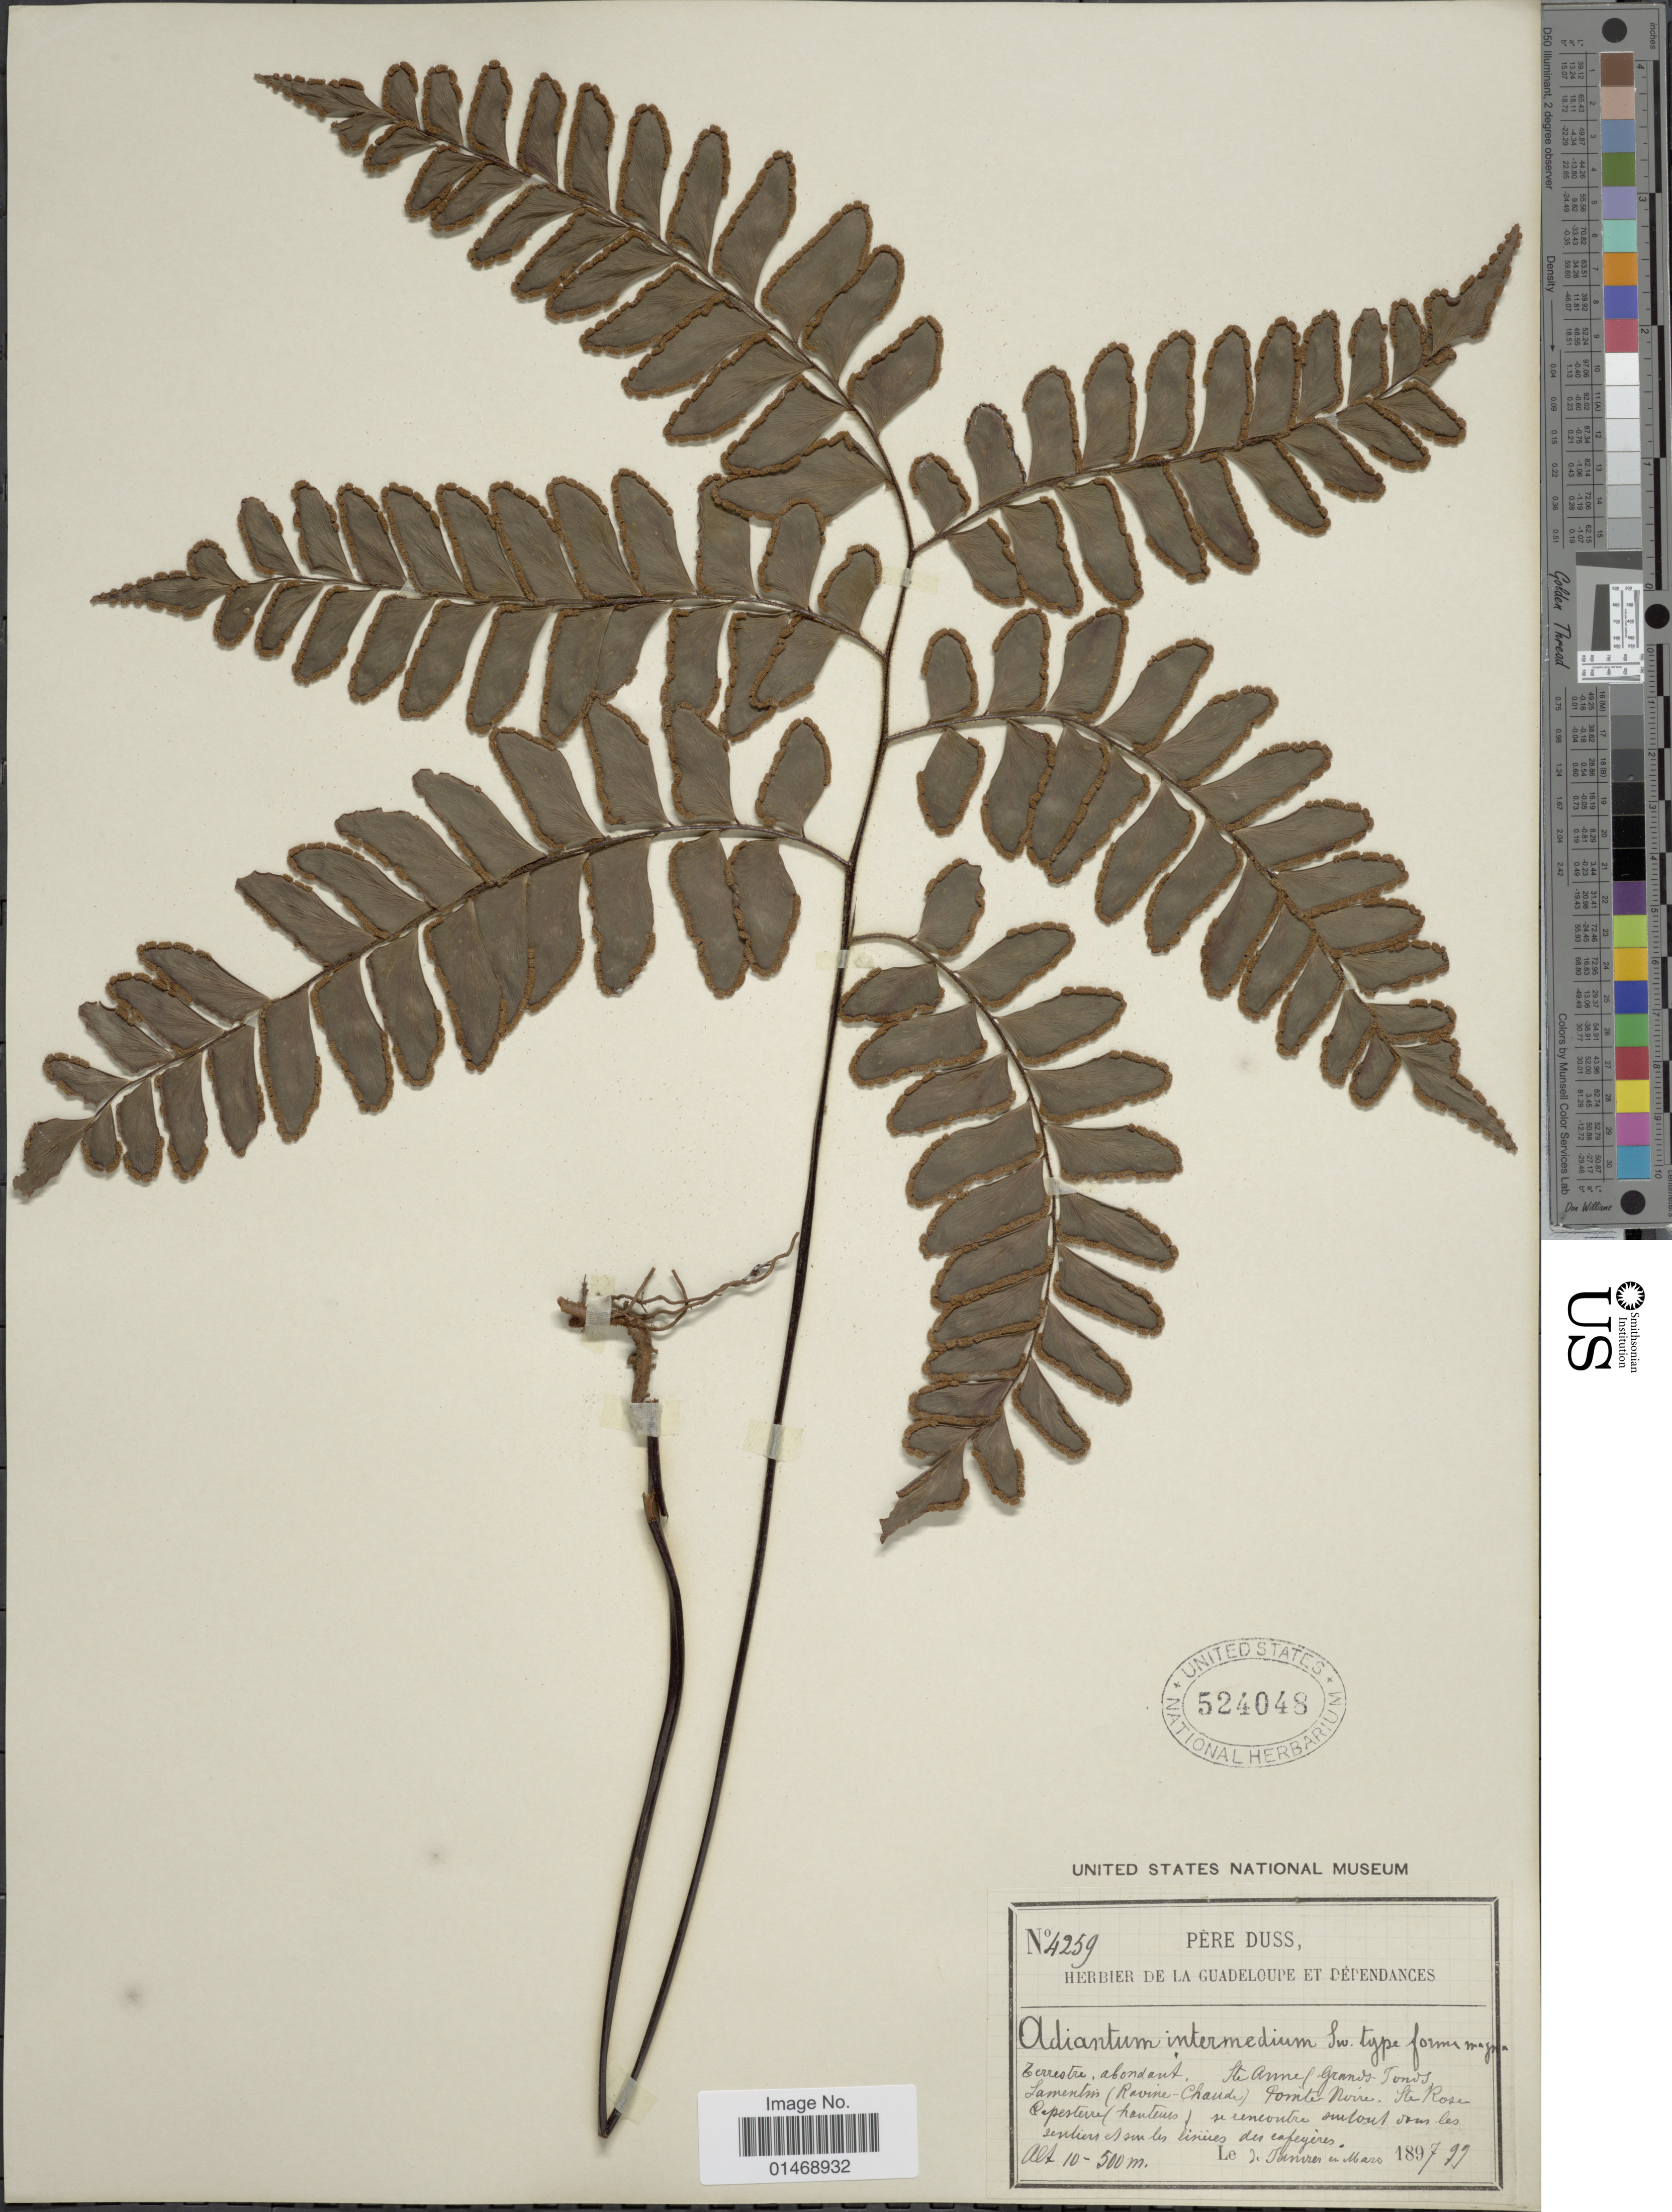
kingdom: Plantae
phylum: Tracheophyta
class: Polypodiopsida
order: Polypodiales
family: Pteridaceae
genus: Adiantum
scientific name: Adiantum latifolium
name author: Lam.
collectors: Père Duss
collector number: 4259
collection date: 1897-01/1897-03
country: Guadeloupe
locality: Ste Anne (Grands Tonds Lamentin (Ravine-Chaude) Pointe-Noire. Ste Rose Capesterre (hauteurs)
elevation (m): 10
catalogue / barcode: US 524048